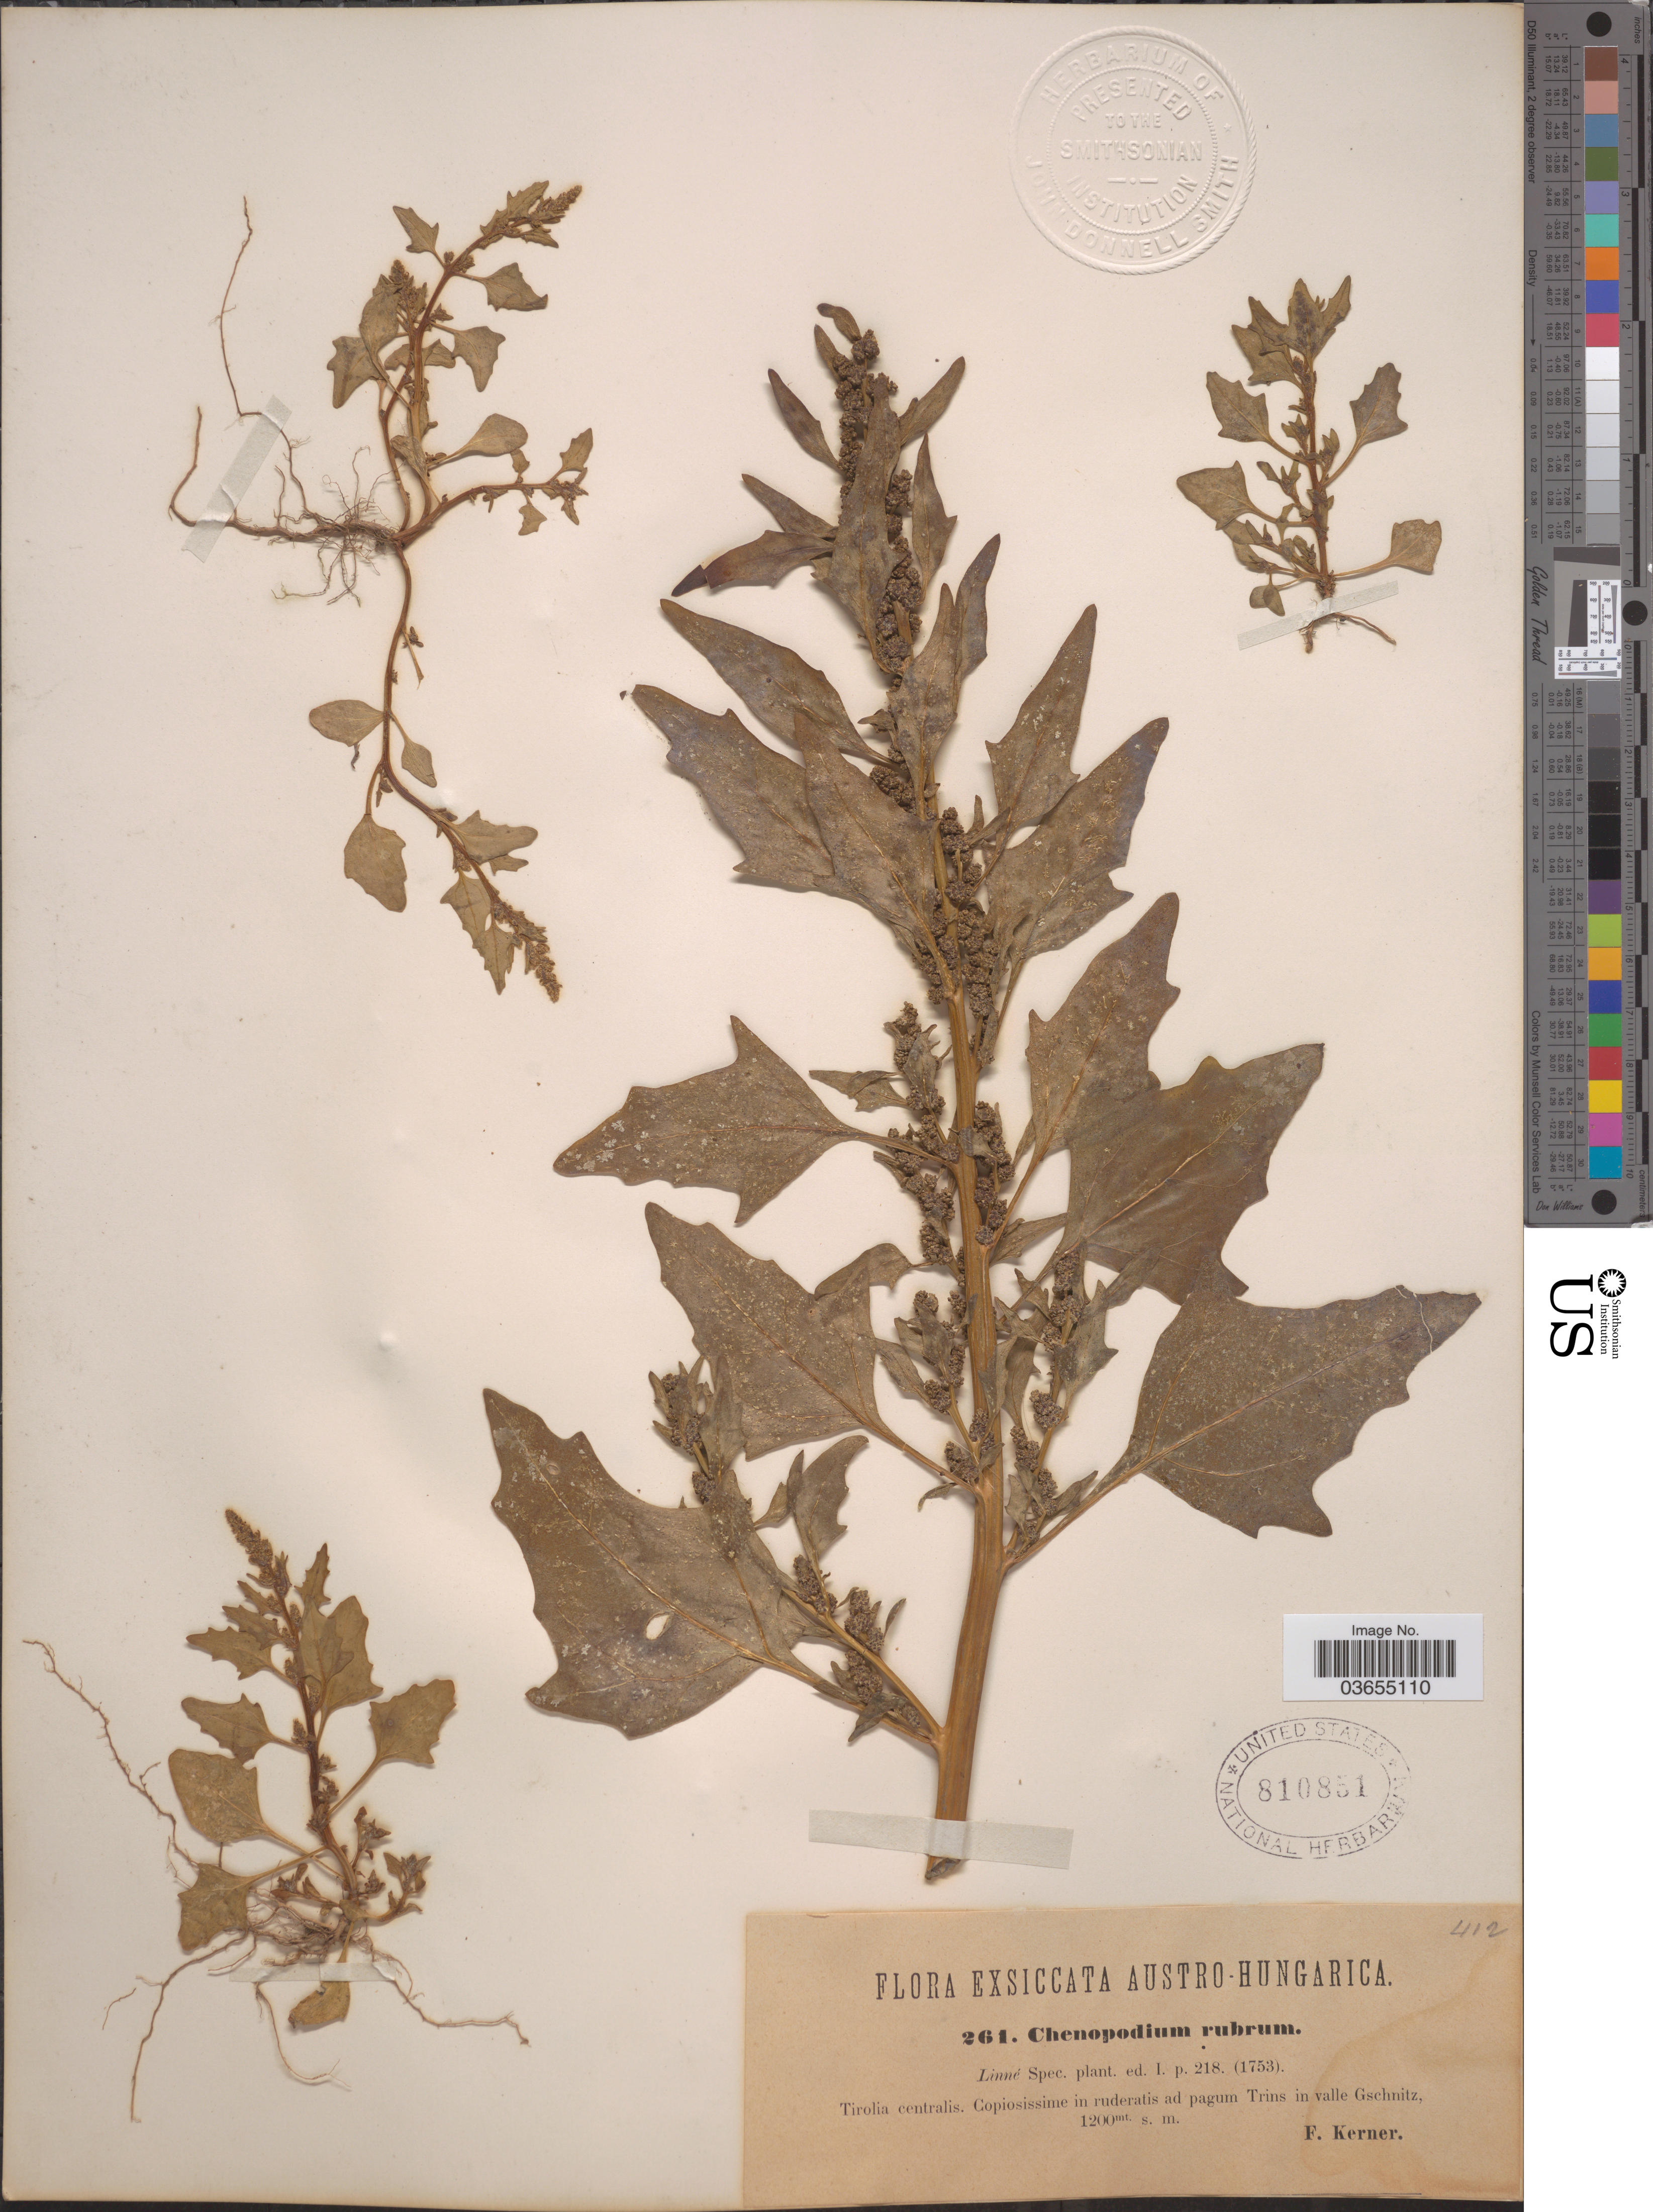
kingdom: Plantae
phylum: Tracheophyta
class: Magnoliopsida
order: Caryophyllales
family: Amaranthaceae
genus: Chenopodium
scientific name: Chenopodium rubrum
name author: L.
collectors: F. Kerner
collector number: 261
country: Austria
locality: Austro-Hungarica. Tirolia centralis. Copiosissime in ruderatis ad pagum Trins in valle Gschnitz.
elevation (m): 1200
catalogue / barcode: US 810851